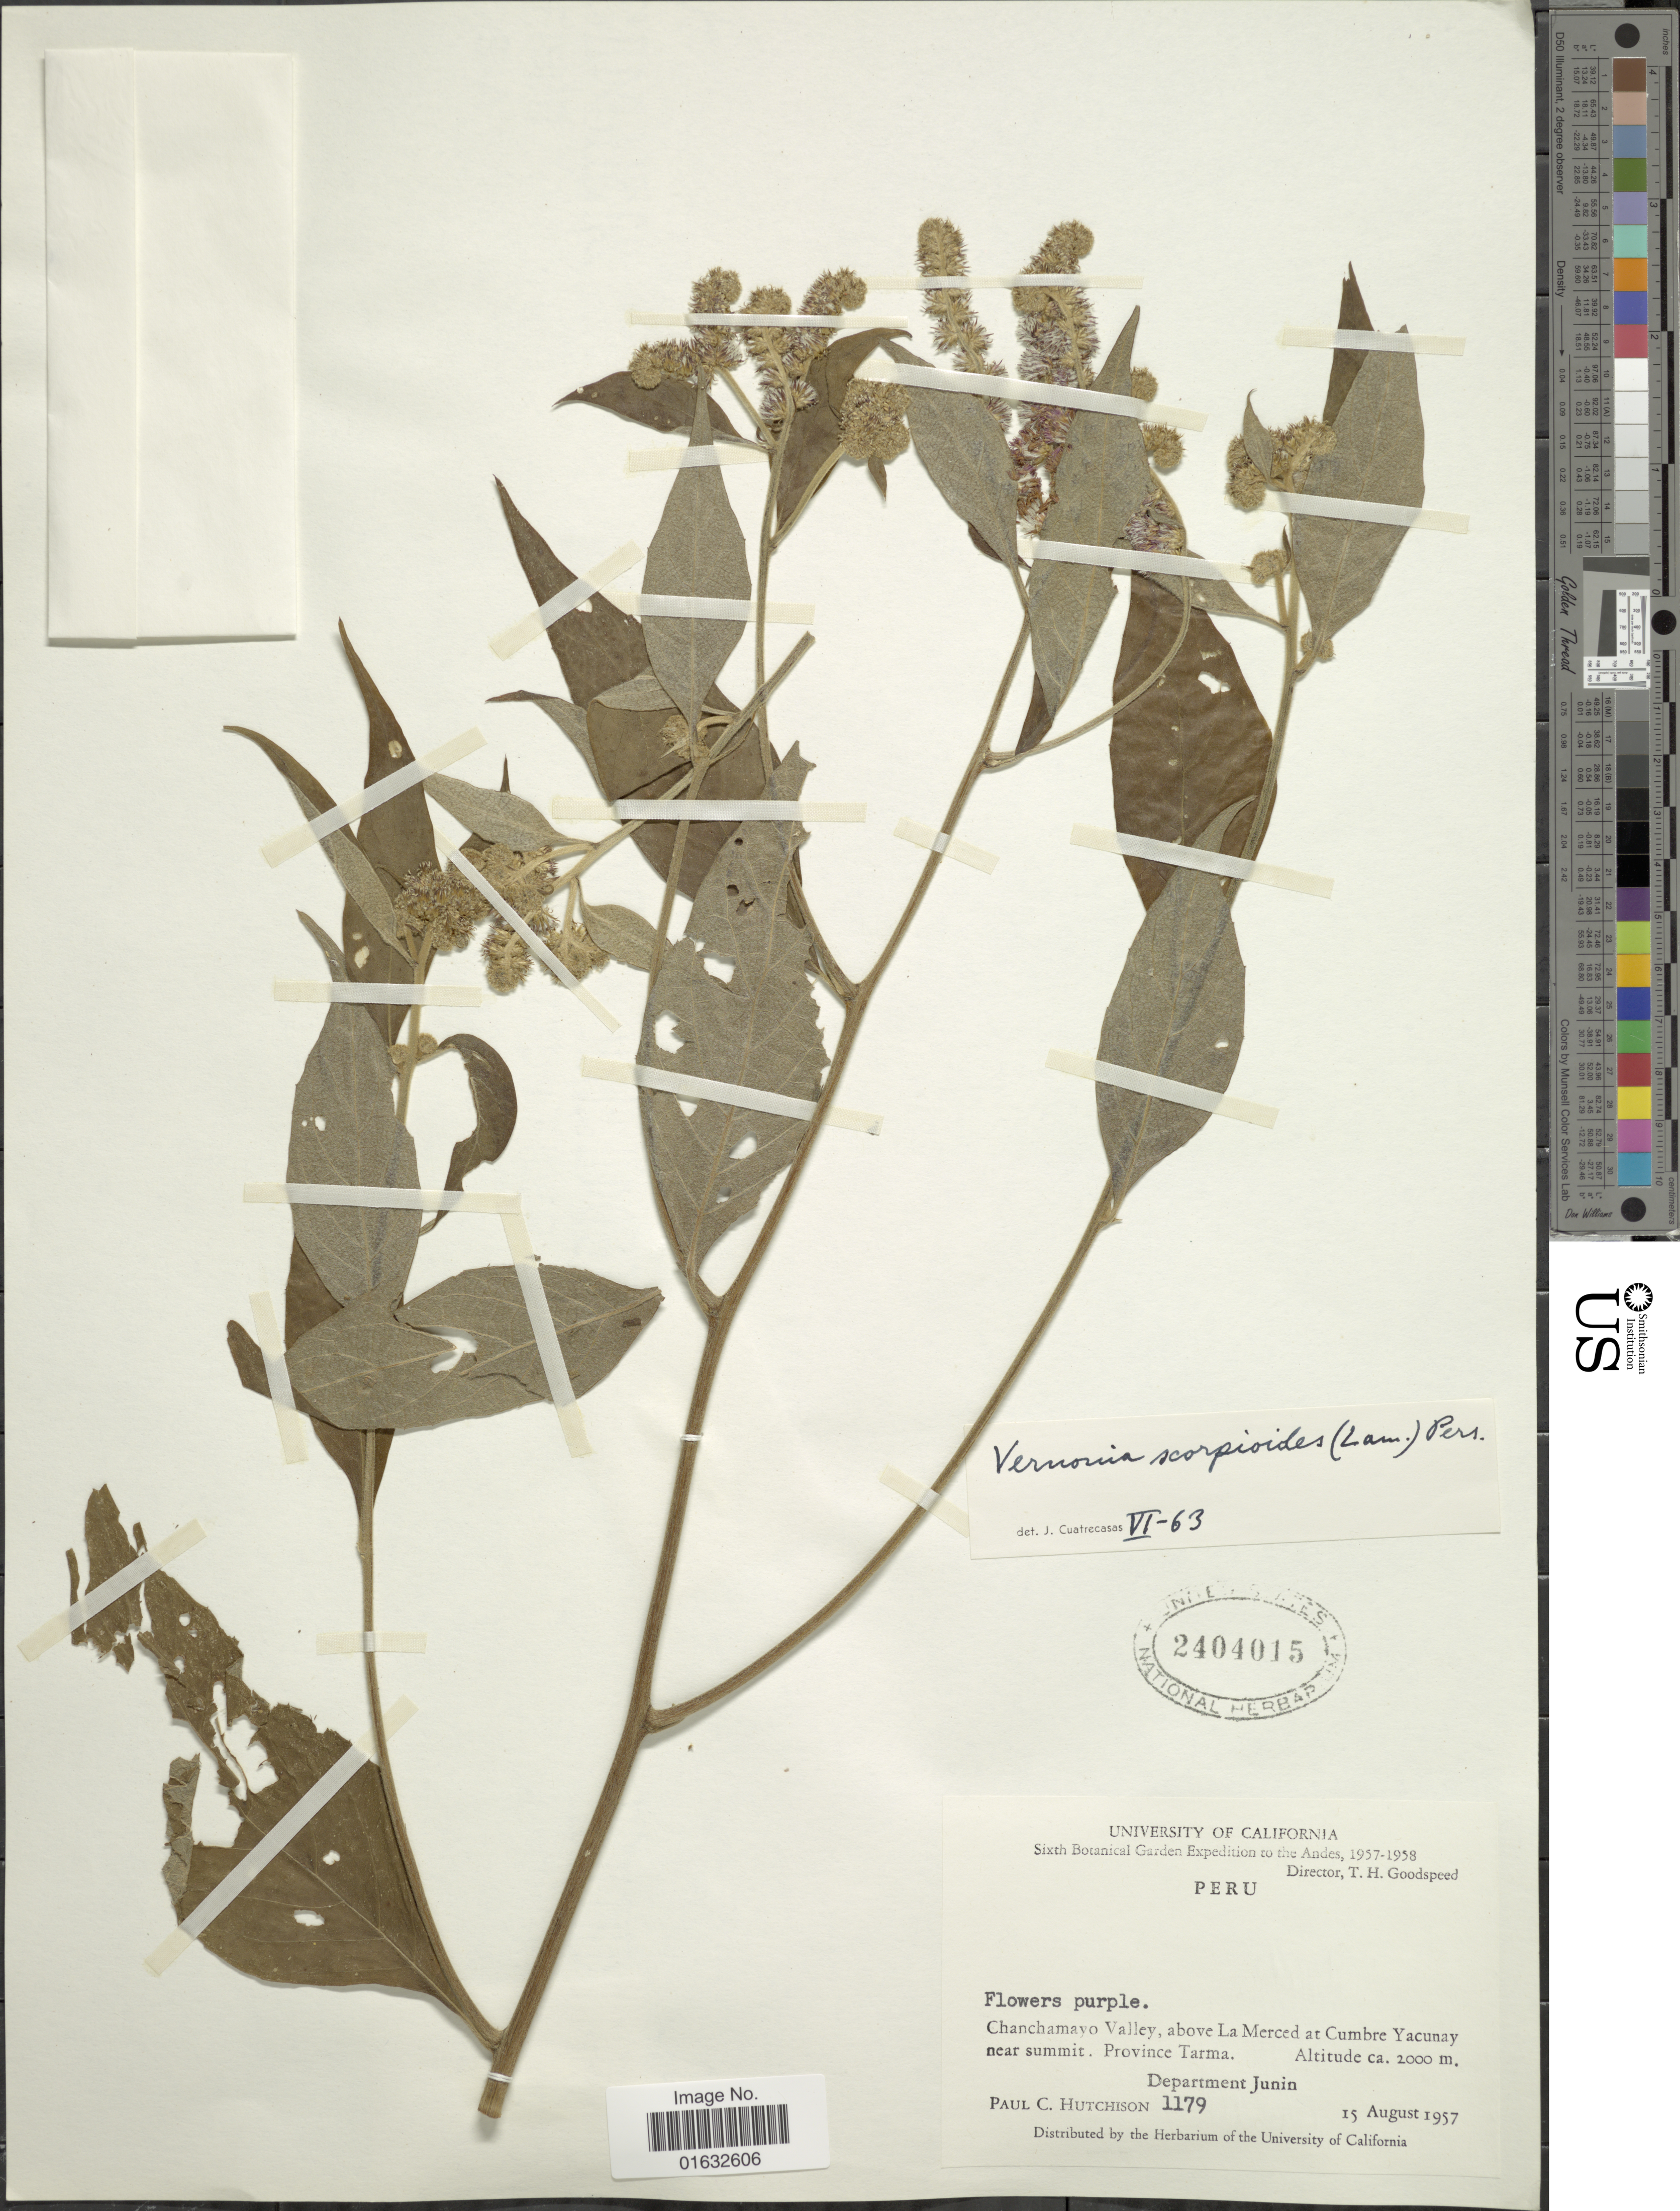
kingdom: Plantae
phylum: Tracheophyta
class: Magnoliopsida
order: Asterales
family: Asteraceae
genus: Cyrtocymura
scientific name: Cyrtocymura scorpioides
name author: (Lam.) H. Rob.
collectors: P. C. Hutchison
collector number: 1179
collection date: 1957-08-15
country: Peru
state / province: Junín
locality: Chanchamayo Valley, above La Mercel at Cumbre Yacunay near summit. Province Tarma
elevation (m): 2000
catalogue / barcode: US 2404015